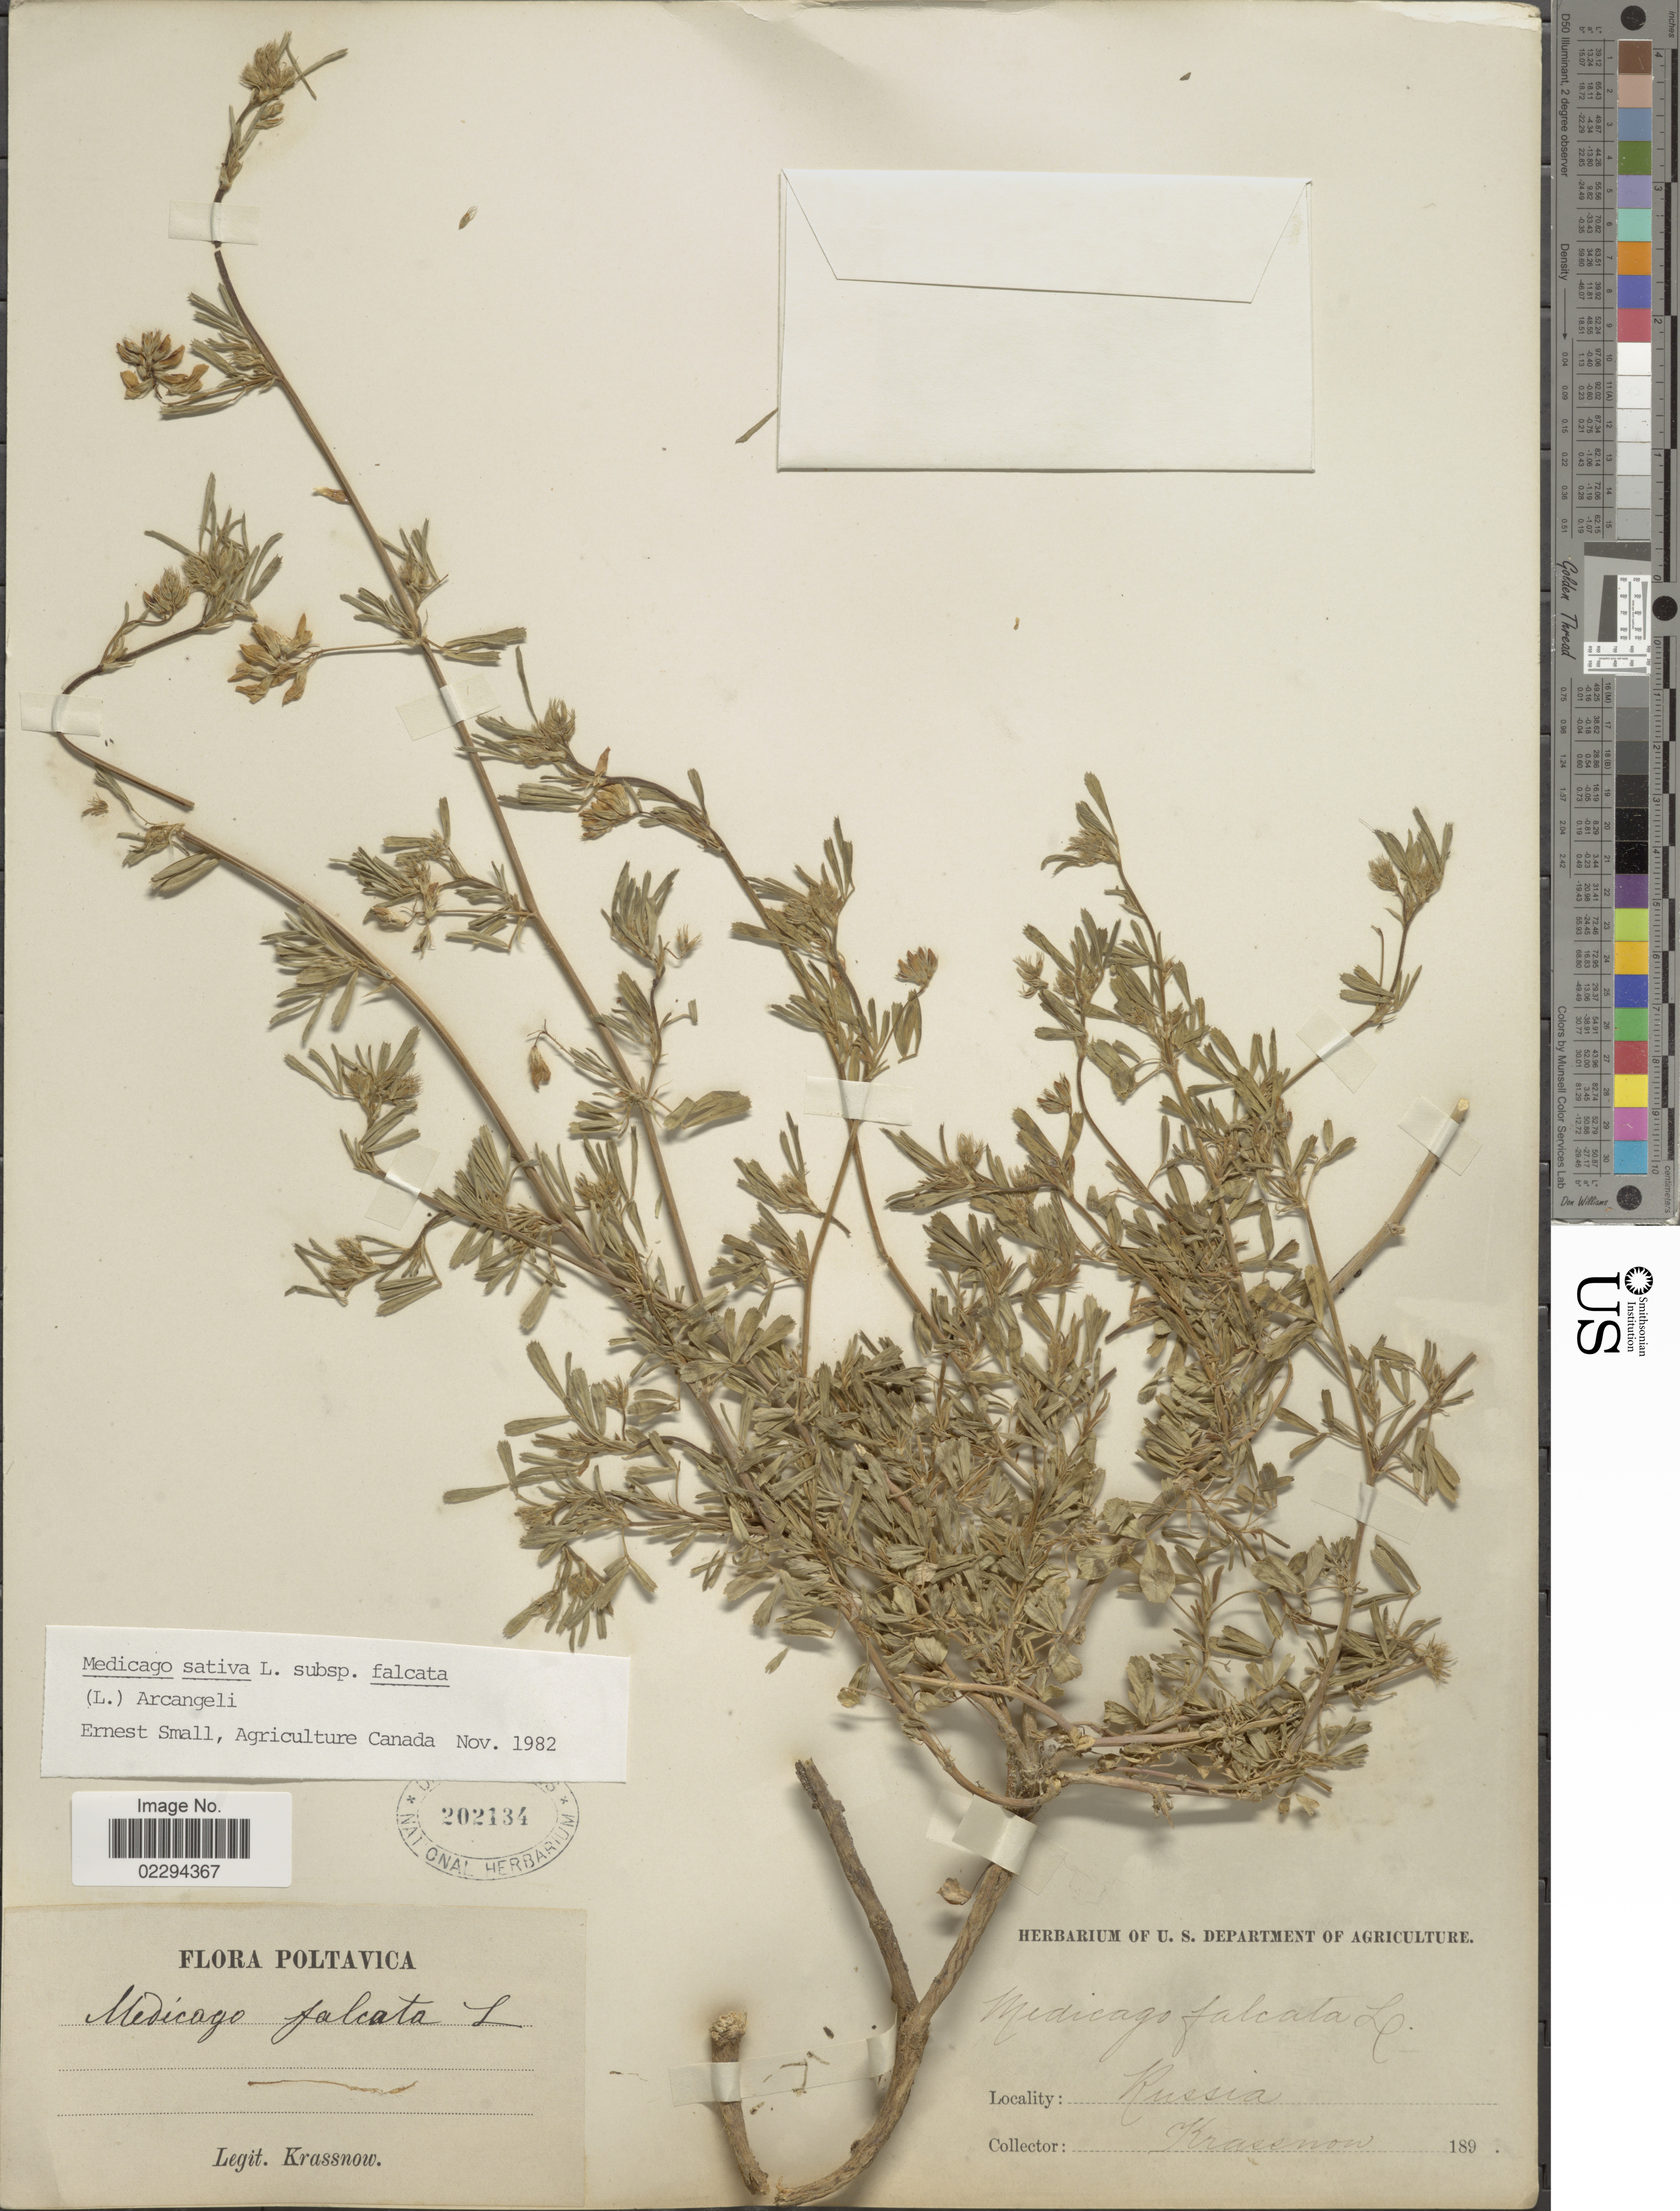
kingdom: Plantae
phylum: Tracheophyta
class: Magnoliopsida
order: Fabales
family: Fabaceae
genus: Medicago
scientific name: Medicago sativa subsp. falcata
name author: (L.) Arcang.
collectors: -. Krassnow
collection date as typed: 189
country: Ukraine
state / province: Poltava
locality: Poltavica.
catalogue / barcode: US 202134